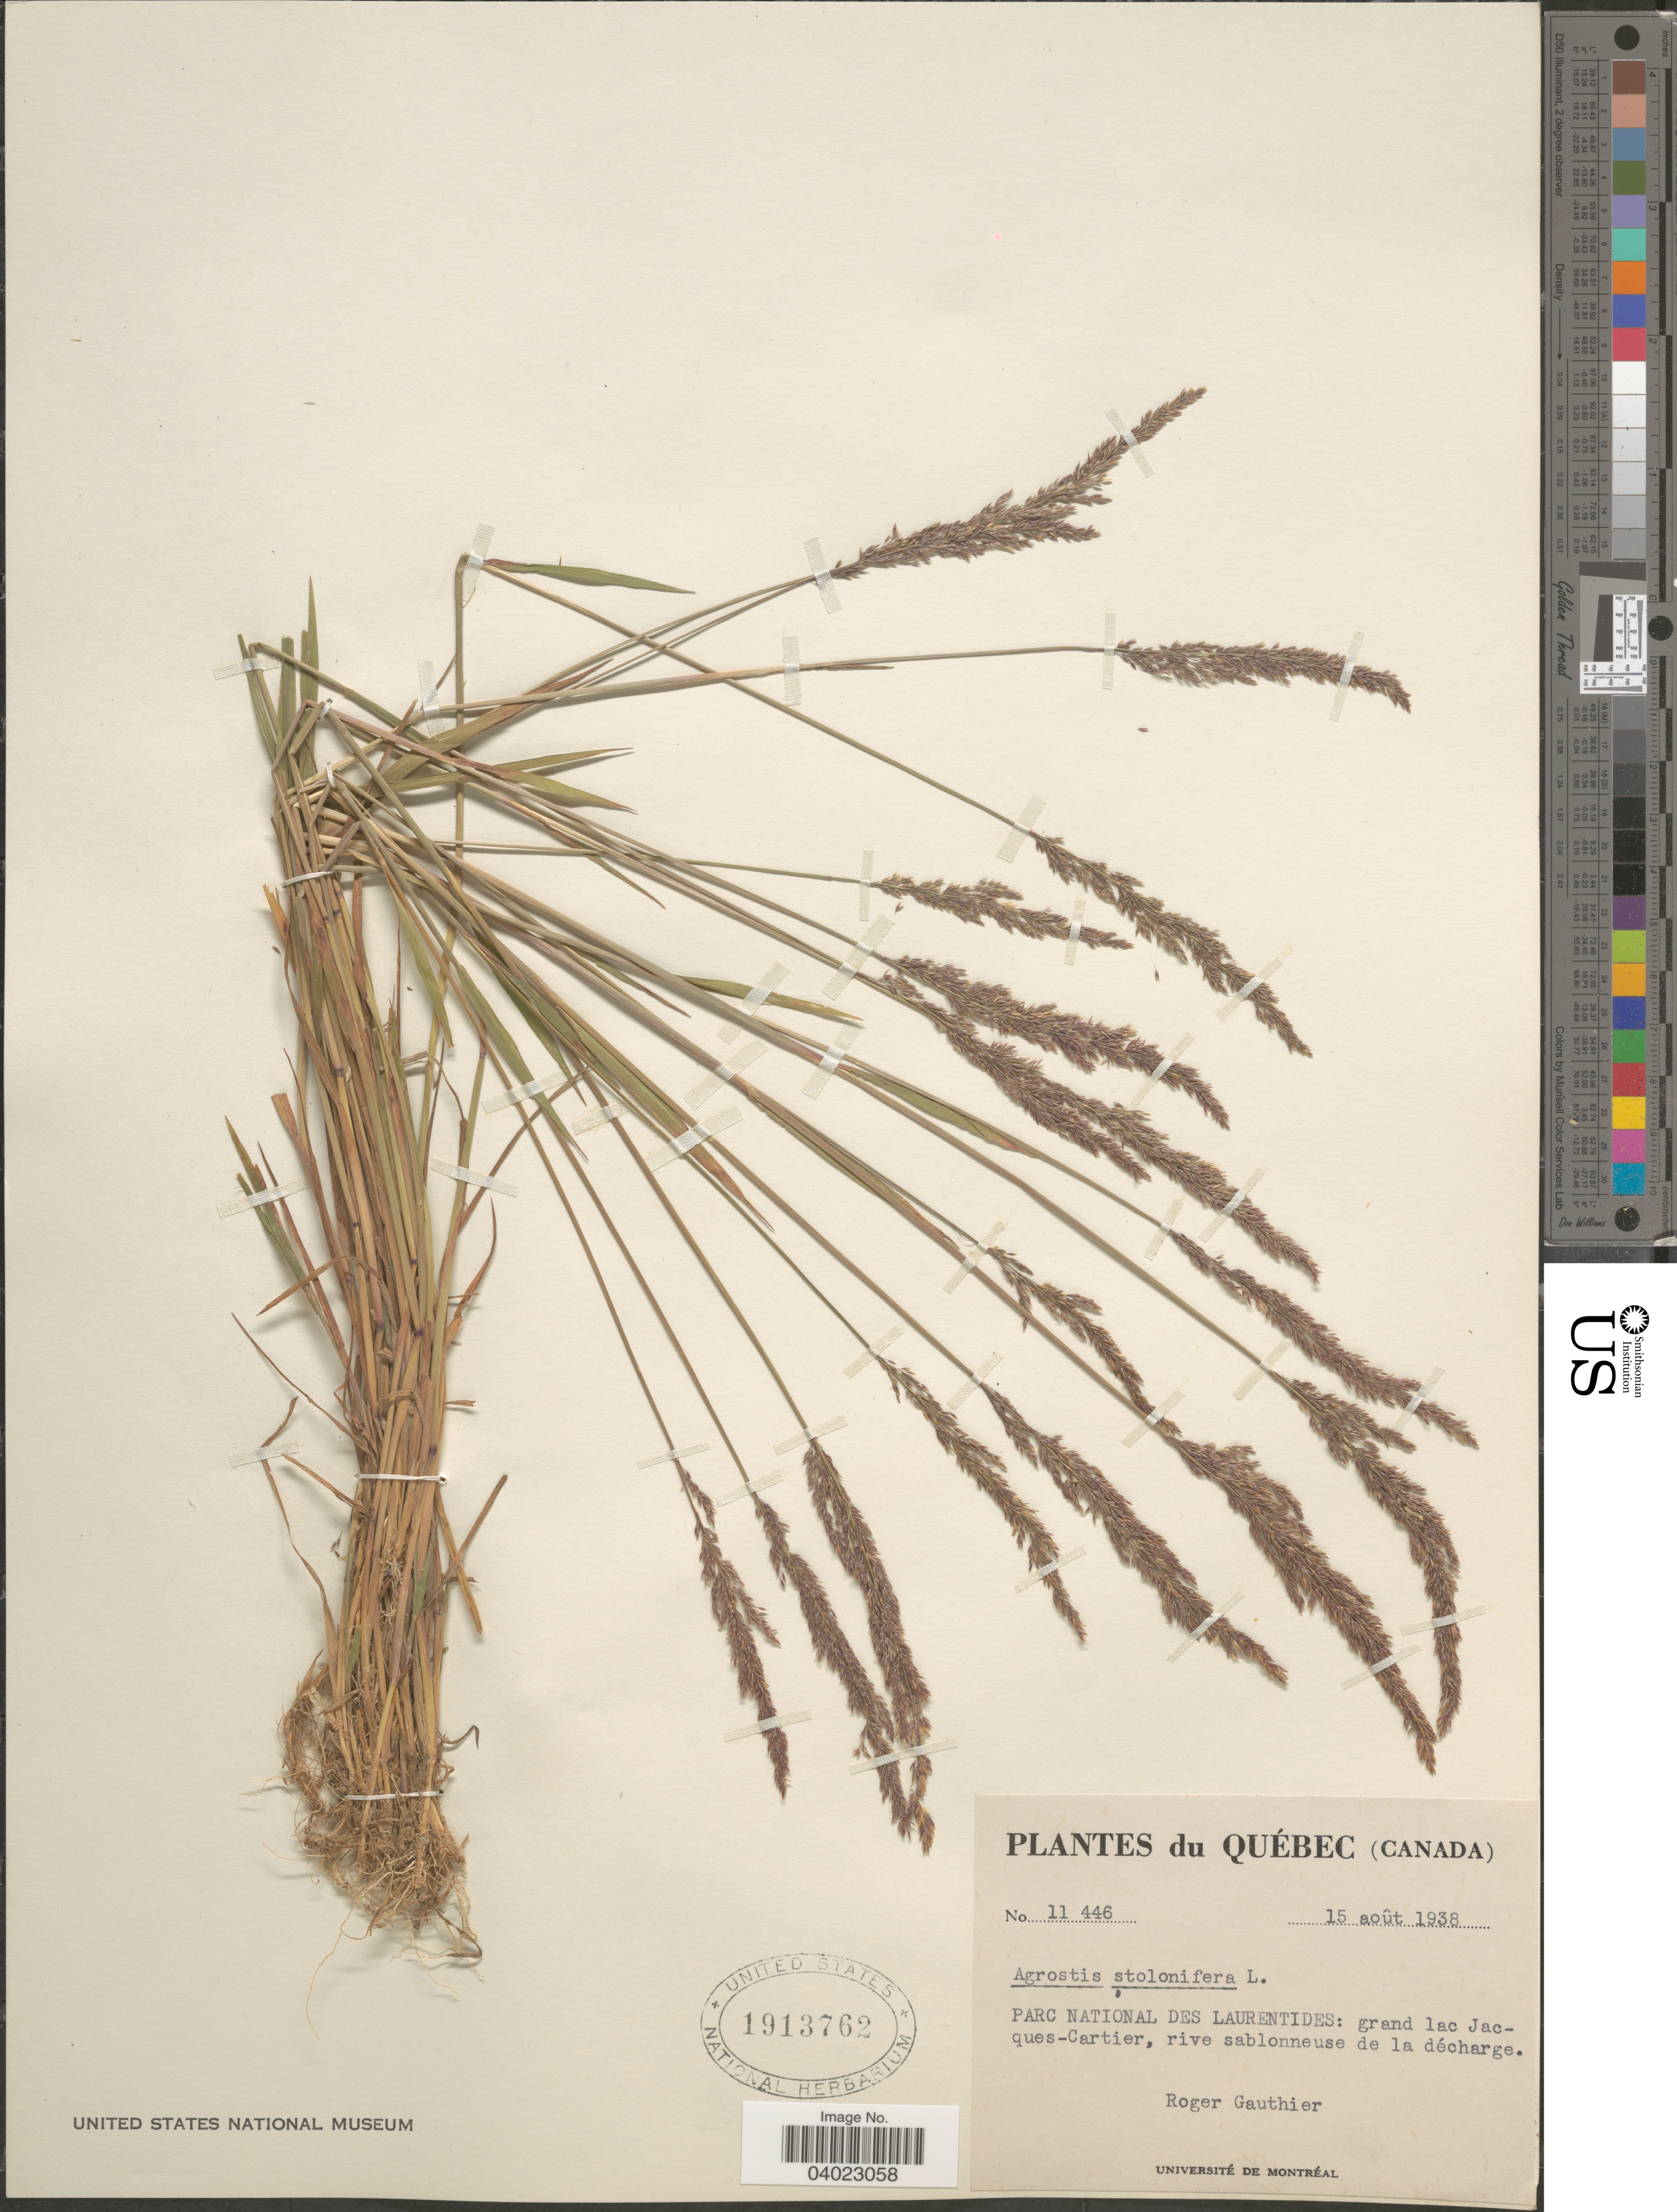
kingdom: Plantae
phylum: Tracheophyta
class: Liliopsida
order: Poales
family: Poaceae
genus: Agrostis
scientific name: Agrostis stolonifera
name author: L.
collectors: R. Gauthier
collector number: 11446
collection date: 1938-08-15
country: Canada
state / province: Quebec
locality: Parc National Des Laurentides: grand lac Jacques-Cartier, rive sablonneuse de la décharge.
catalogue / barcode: US 1913762